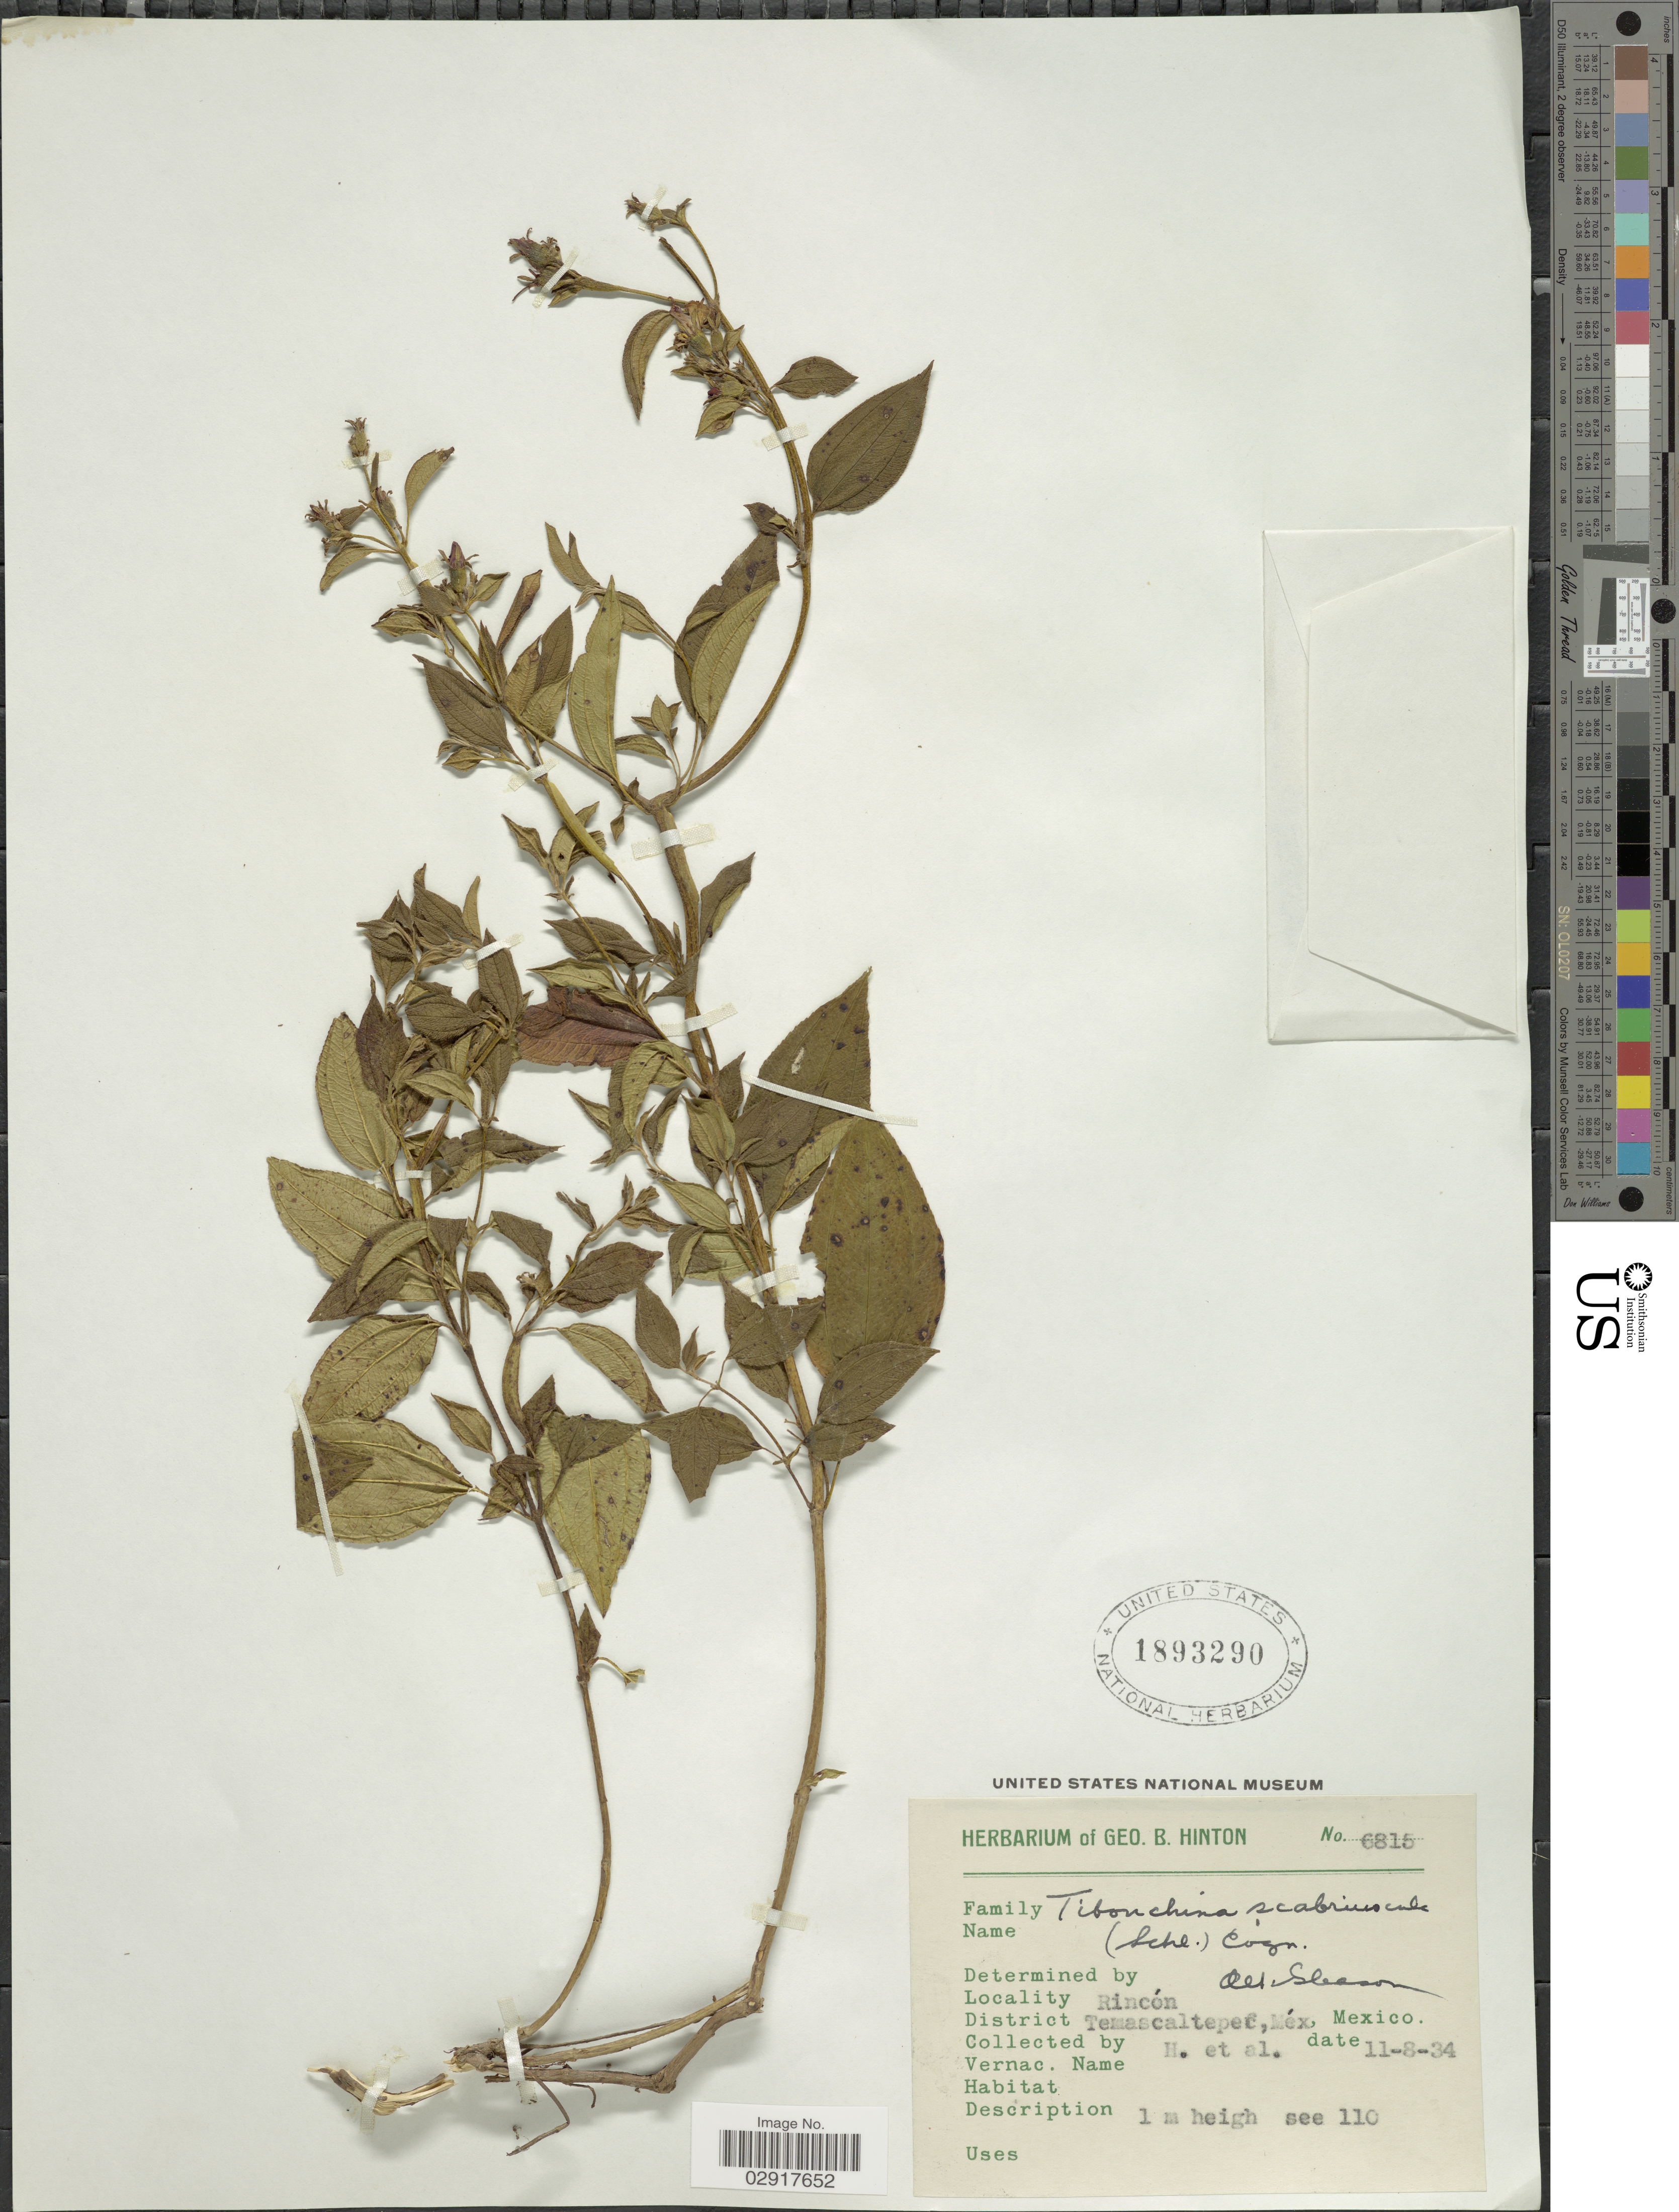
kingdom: Plantae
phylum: Tracheophyta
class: Magnoliopsida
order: Myrtales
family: Melastomataceae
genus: Chaetogastra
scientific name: Chaetogastra scabriuscula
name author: (Schltdl.) P.J.F. Guim. & Michelang.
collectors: G. B. Hinton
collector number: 6815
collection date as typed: Transcribed d/m/y: 8/11/34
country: Mexico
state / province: México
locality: Rincón. District Temascaltepec, Méx.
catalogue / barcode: US 1893290